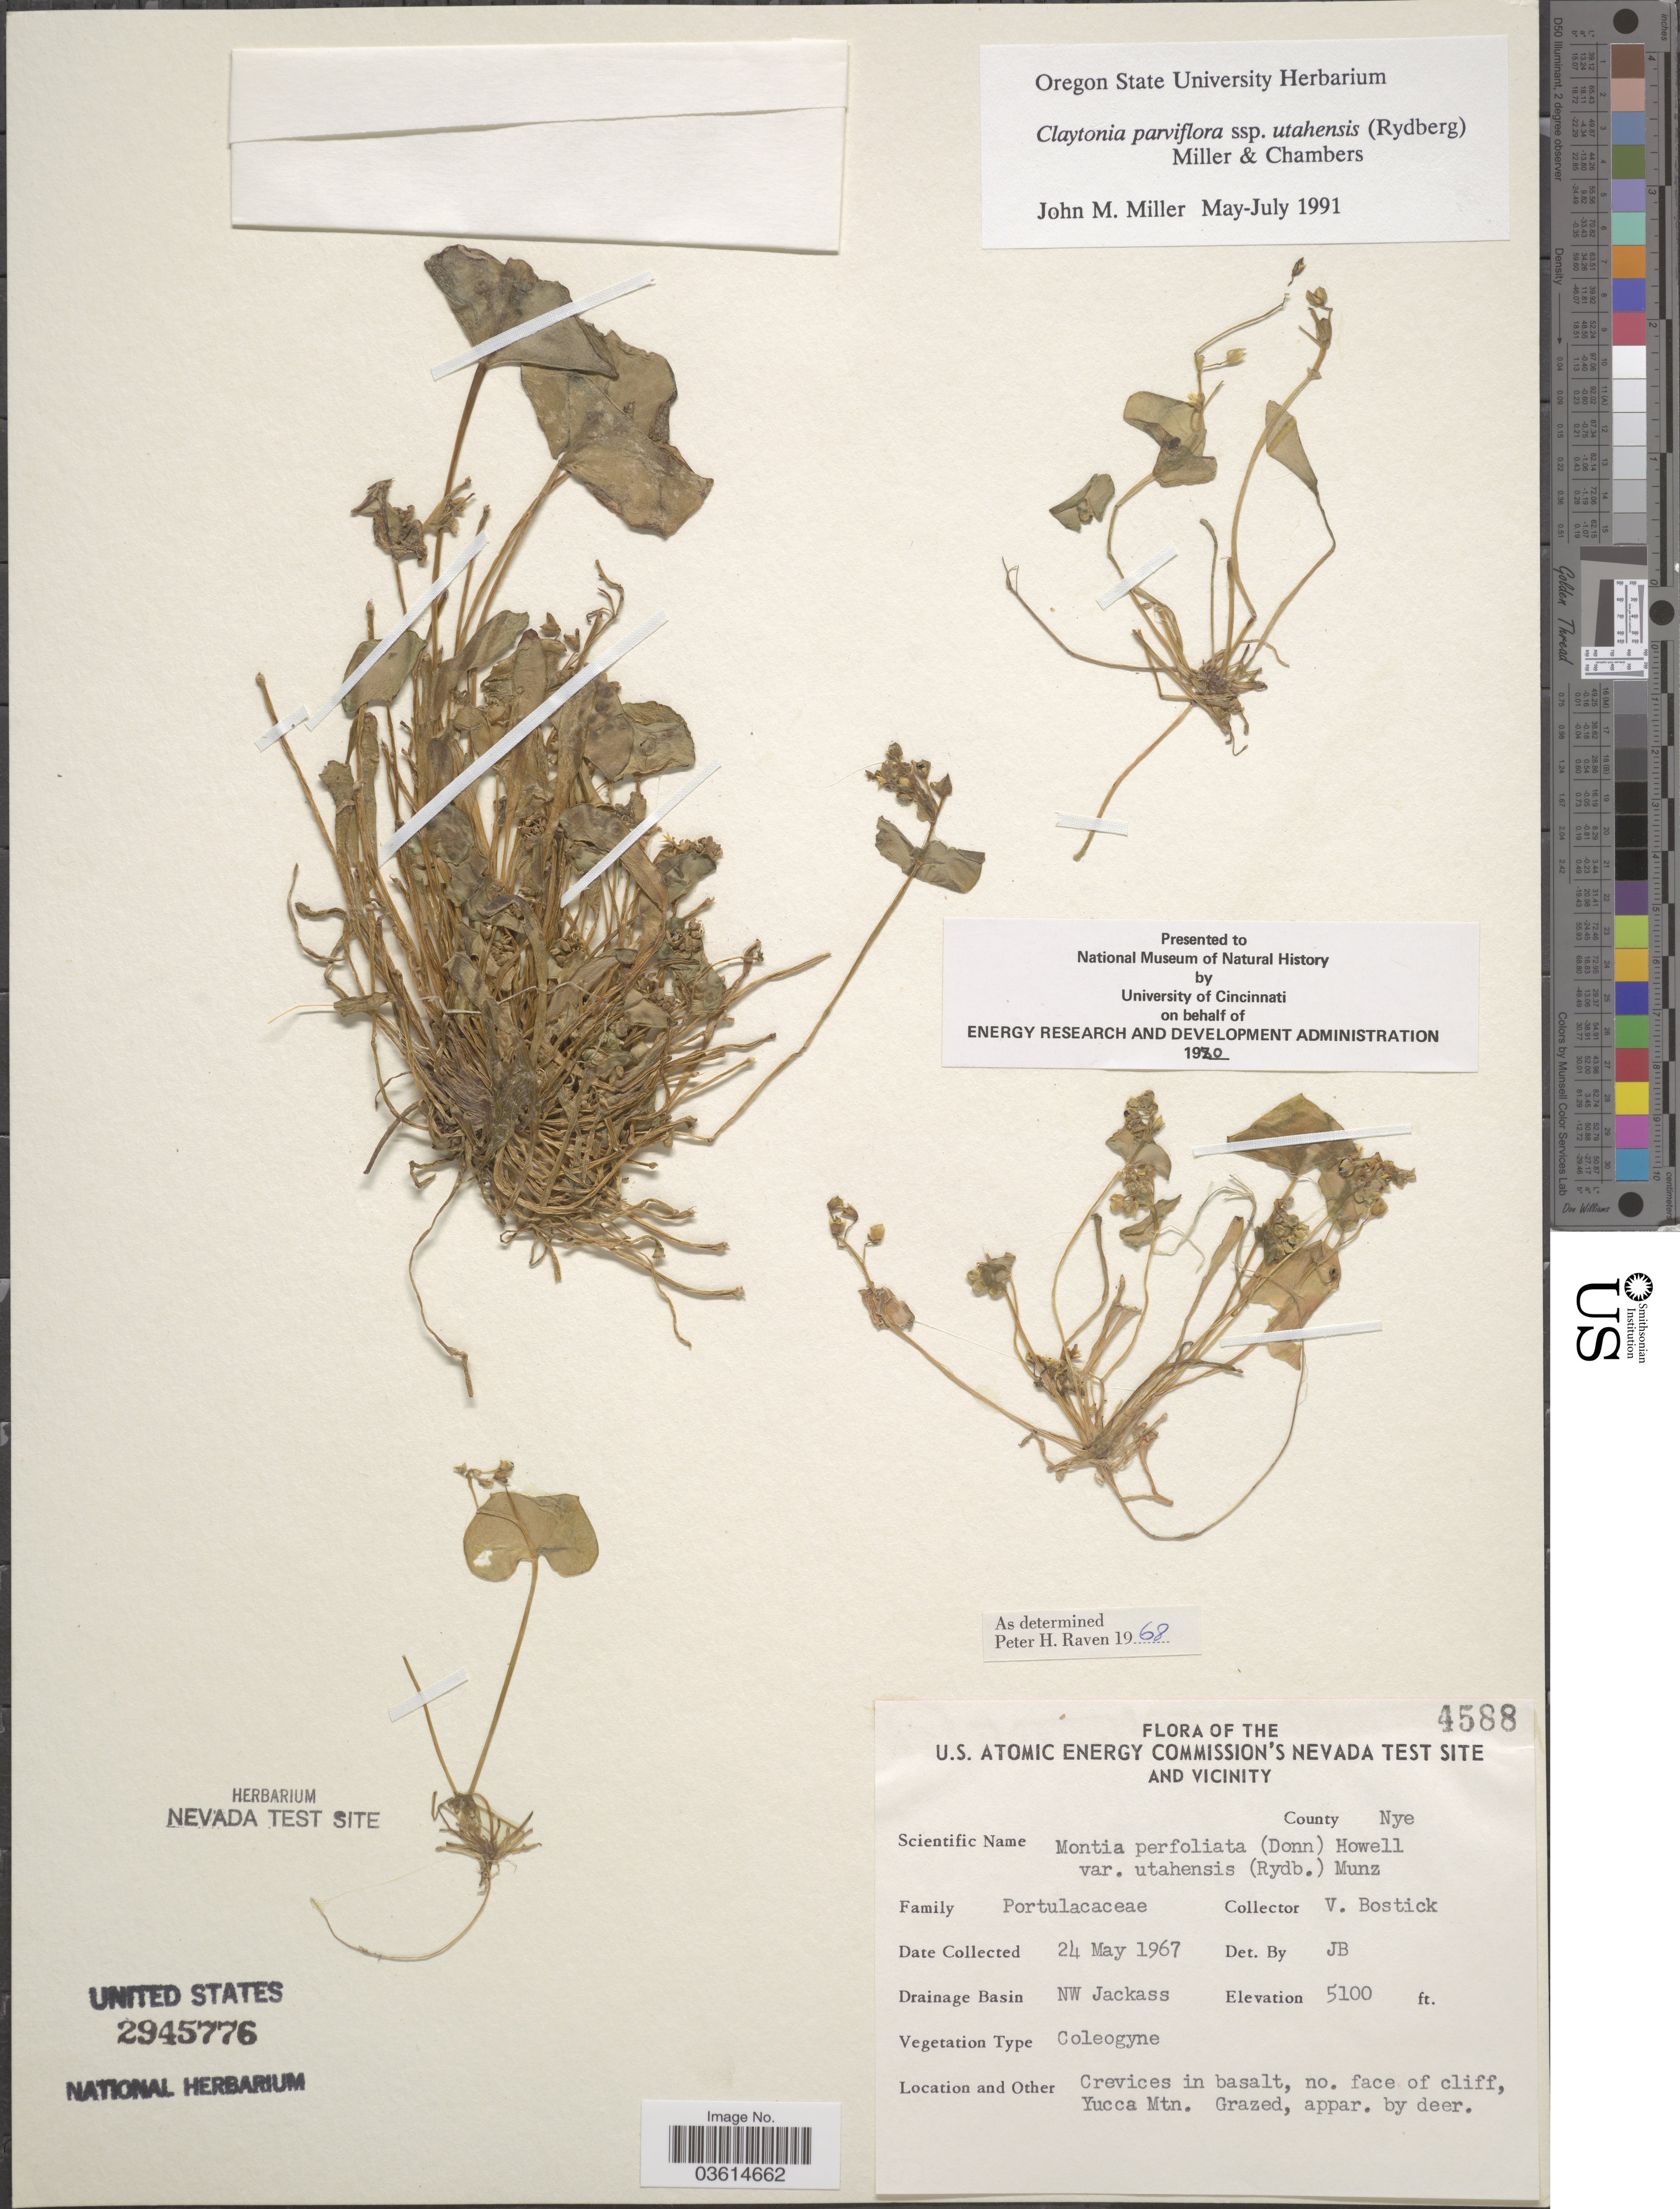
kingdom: Plantae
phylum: Tracheophyta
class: Magnoliopsida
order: Caryophyllales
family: Montiaceae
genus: Claytonia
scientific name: Claytonia parviflora subsp. utahensis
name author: (Rydb.) John M. Mill. & K.L. Chambers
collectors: V. Bostick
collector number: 4588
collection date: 1967-05-24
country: United States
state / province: Nevada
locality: U. S. Atomic Energy Commission's Nevada Test Site and Vicinity. County Nye. NW Jackass. No. face of cliff, Yucca Mtn.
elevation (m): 1554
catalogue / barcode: US 2945776